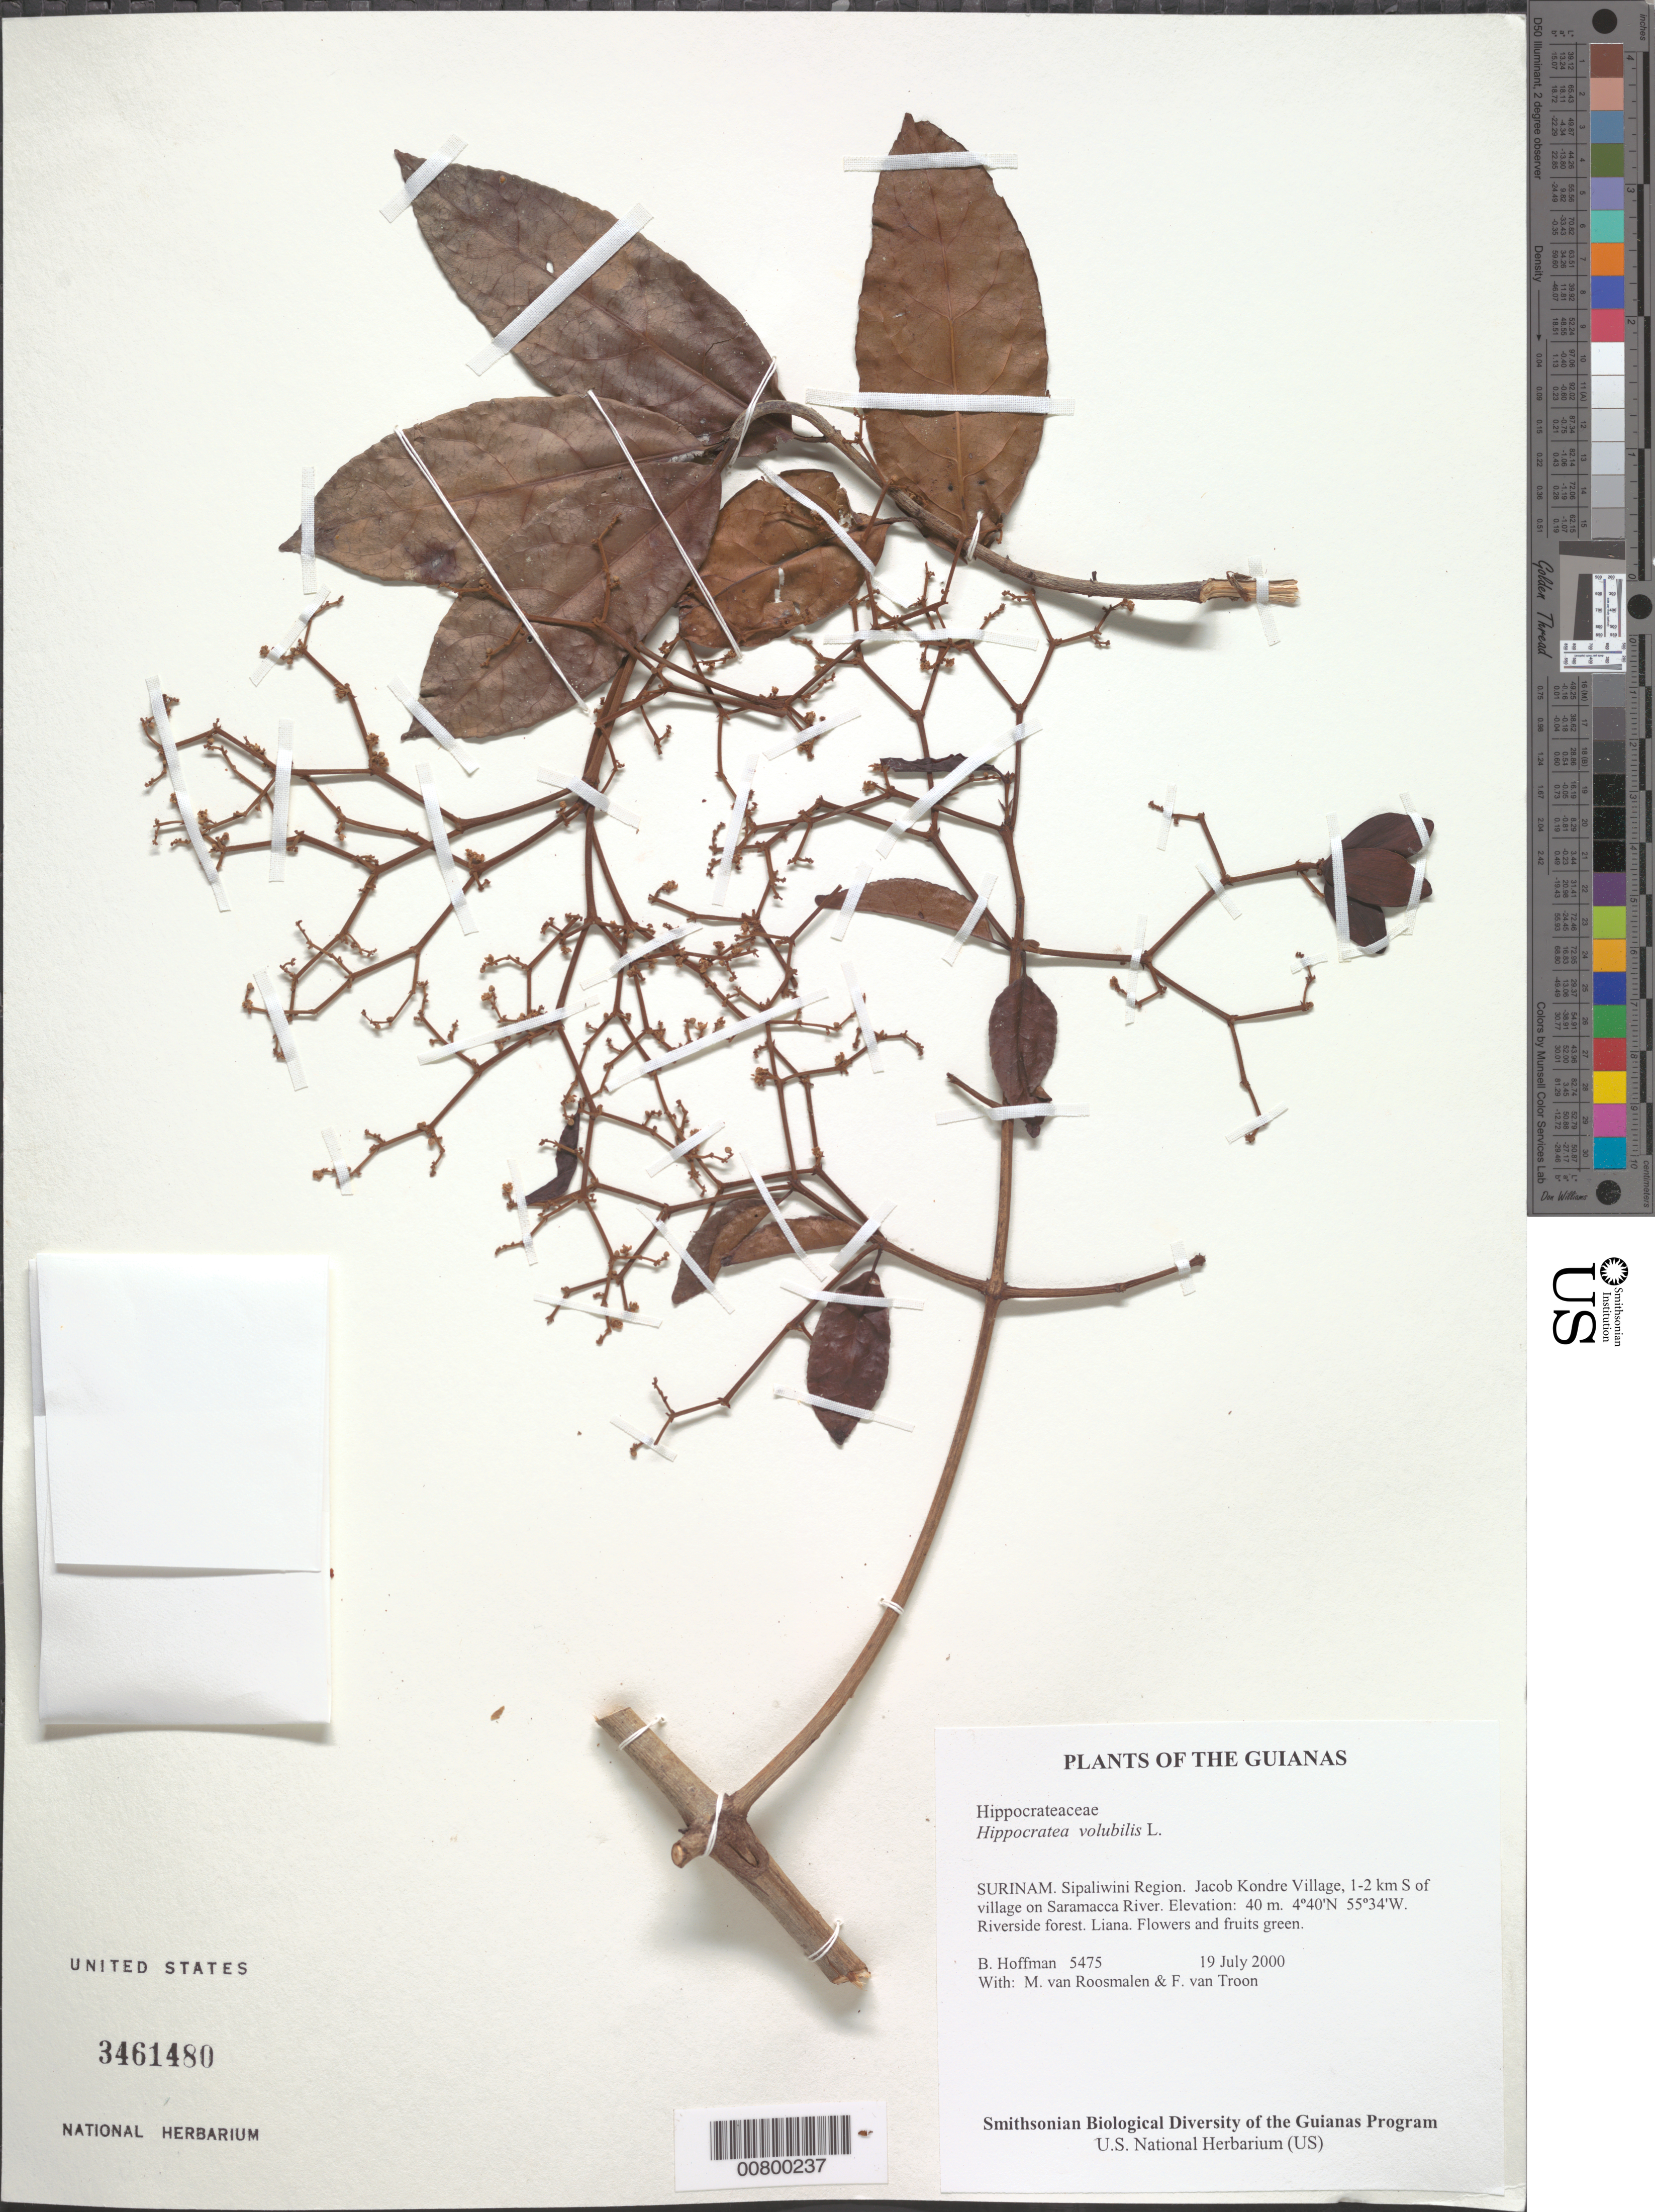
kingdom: Plantae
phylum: Tracheophyta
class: Magnoliopsida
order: Celastrales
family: Celastraceae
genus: Hippocratea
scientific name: Hippocratea volubilis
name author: L.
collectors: B. Hoffman, M. Roosmalen & F. Van Troon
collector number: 5475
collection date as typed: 19 July 2000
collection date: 2000-07-19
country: Suriname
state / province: Sipaliwini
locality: Jacob Kondre Village, 1-2 km S of village on Saramacca River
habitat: Riverside forest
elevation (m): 40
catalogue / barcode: US 3461480